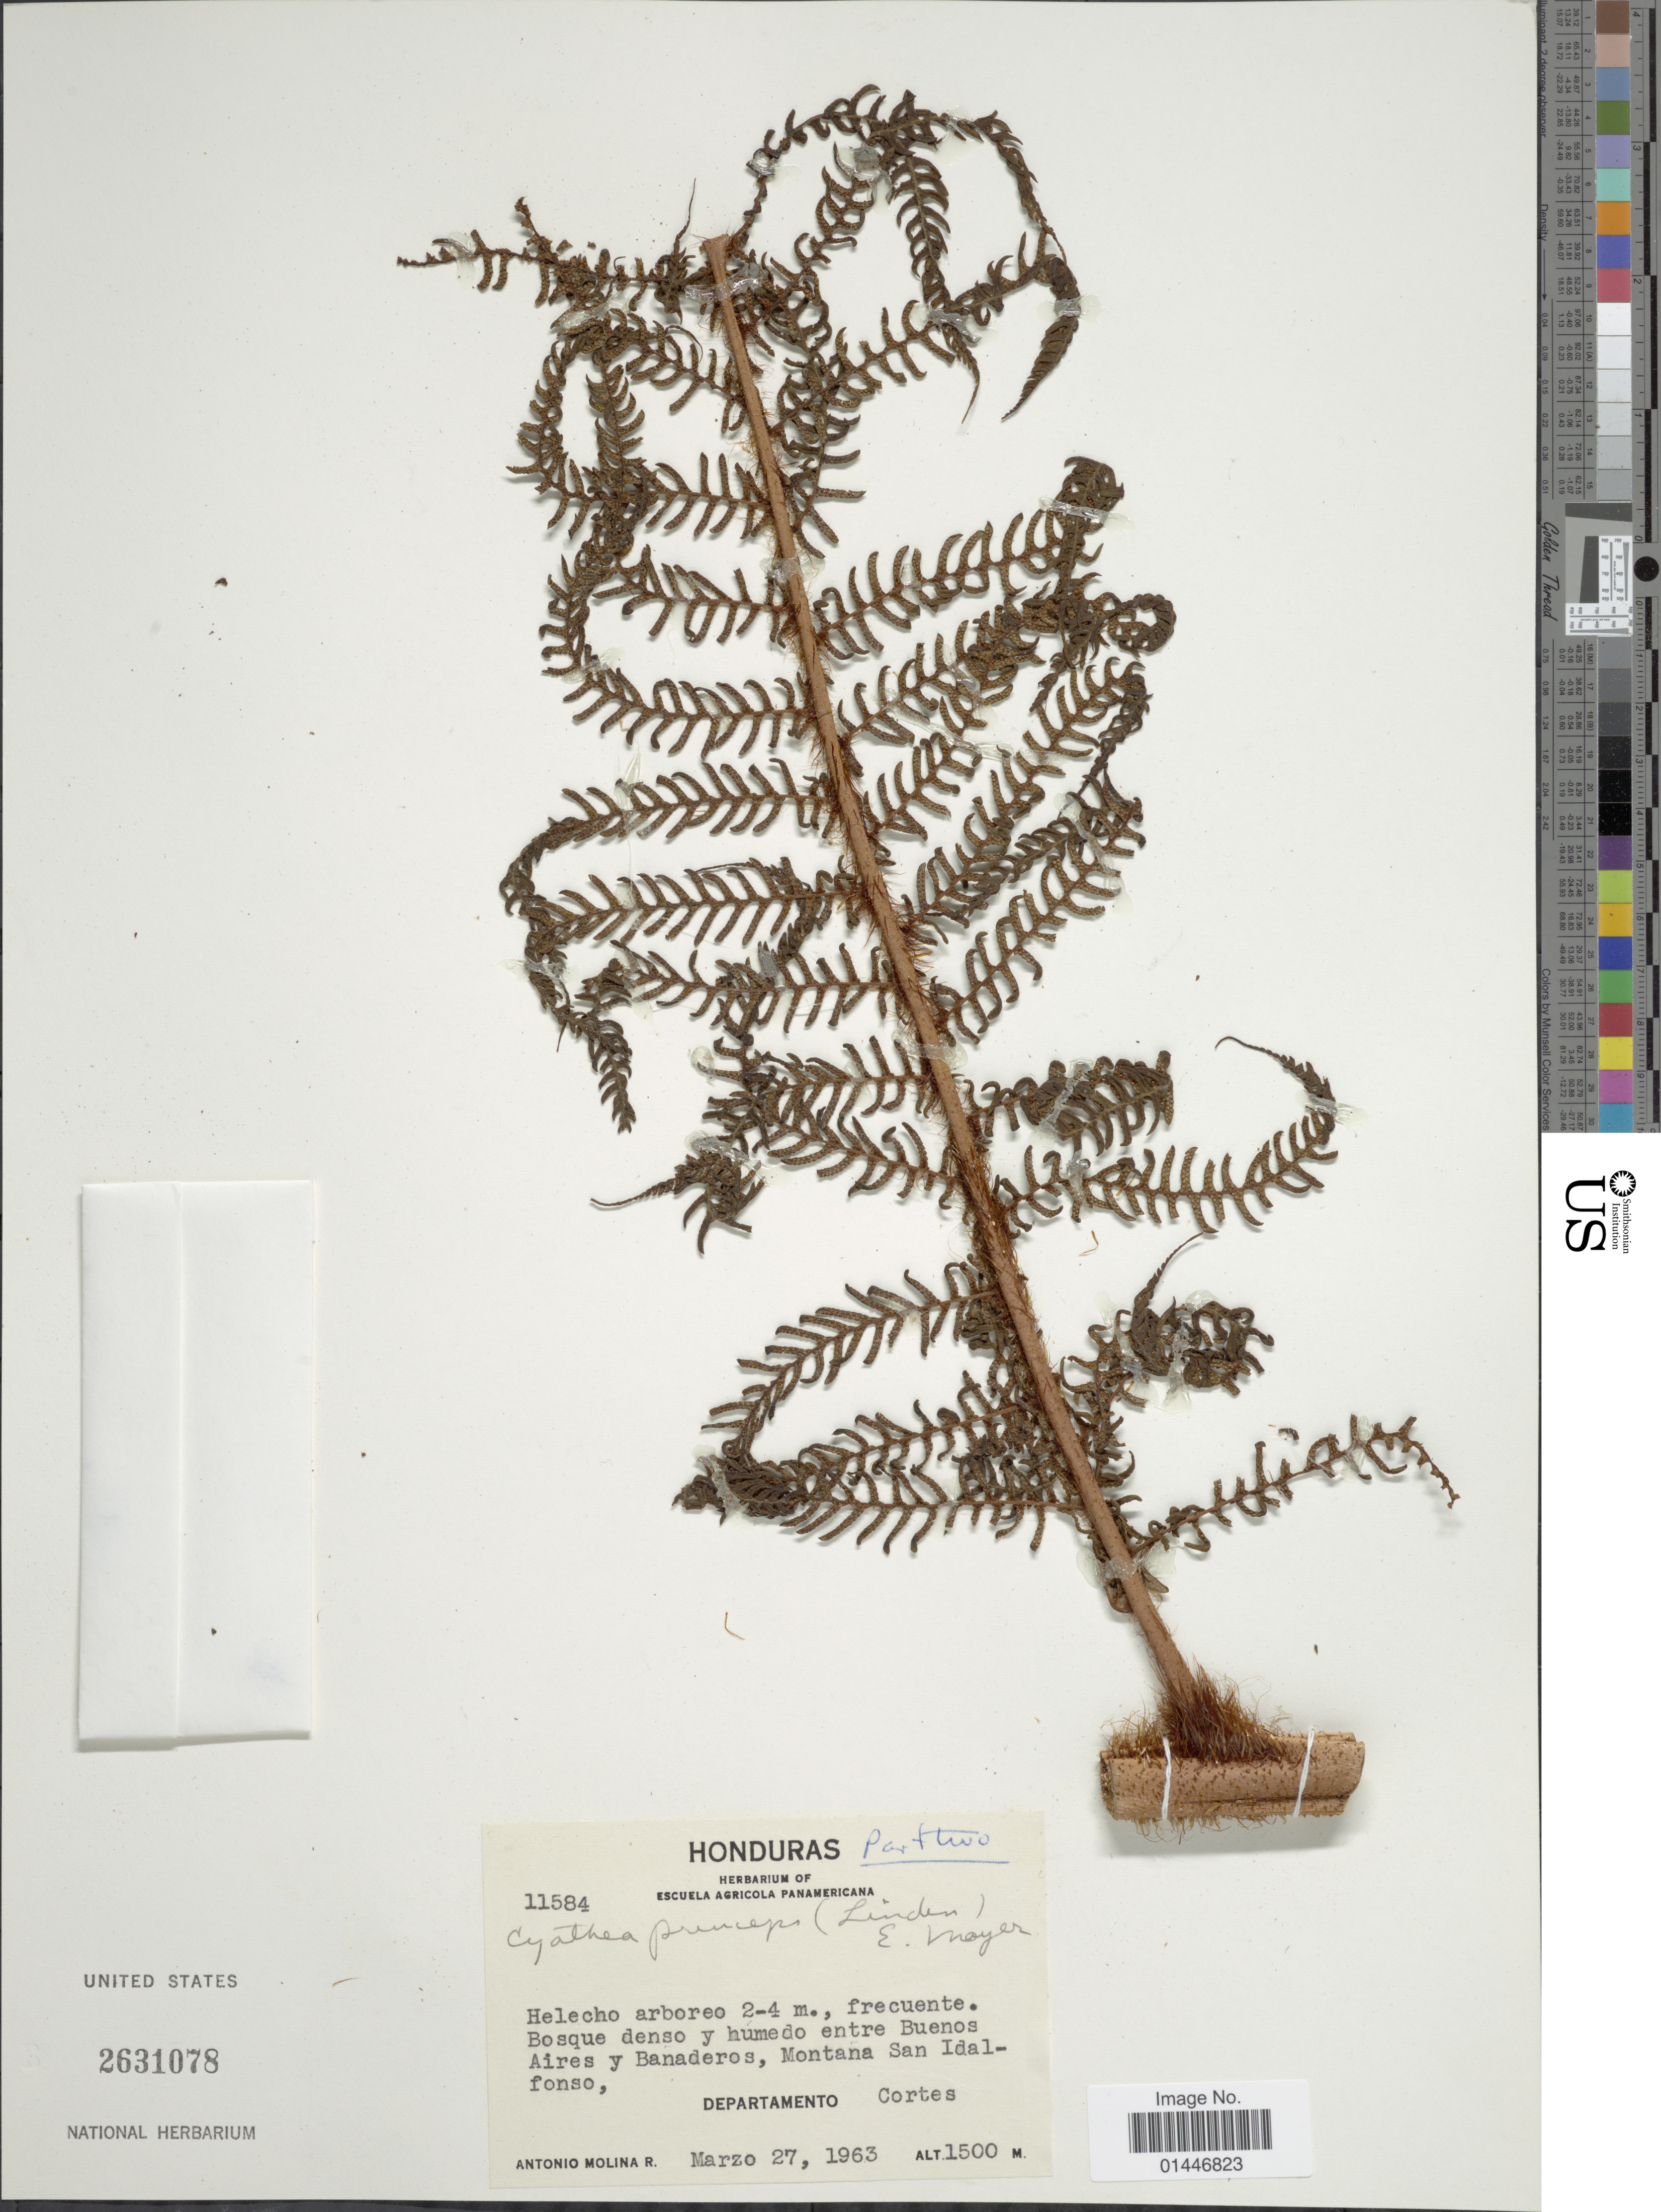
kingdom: Plantae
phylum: Tracheophyta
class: Polypodiopsida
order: Cyatheales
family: Cyatheaceae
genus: Sphaeropteris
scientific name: Sphaeropteris horrida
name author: (Liebm.) R.M. Tryon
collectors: A. Molina R.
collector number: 11584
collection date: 1963-03-27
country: Honduras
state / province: Cortés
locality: Entre Buenos Aires y Banaderos, Montana San Idalfonso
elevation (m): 1500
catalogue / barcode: US 2631078